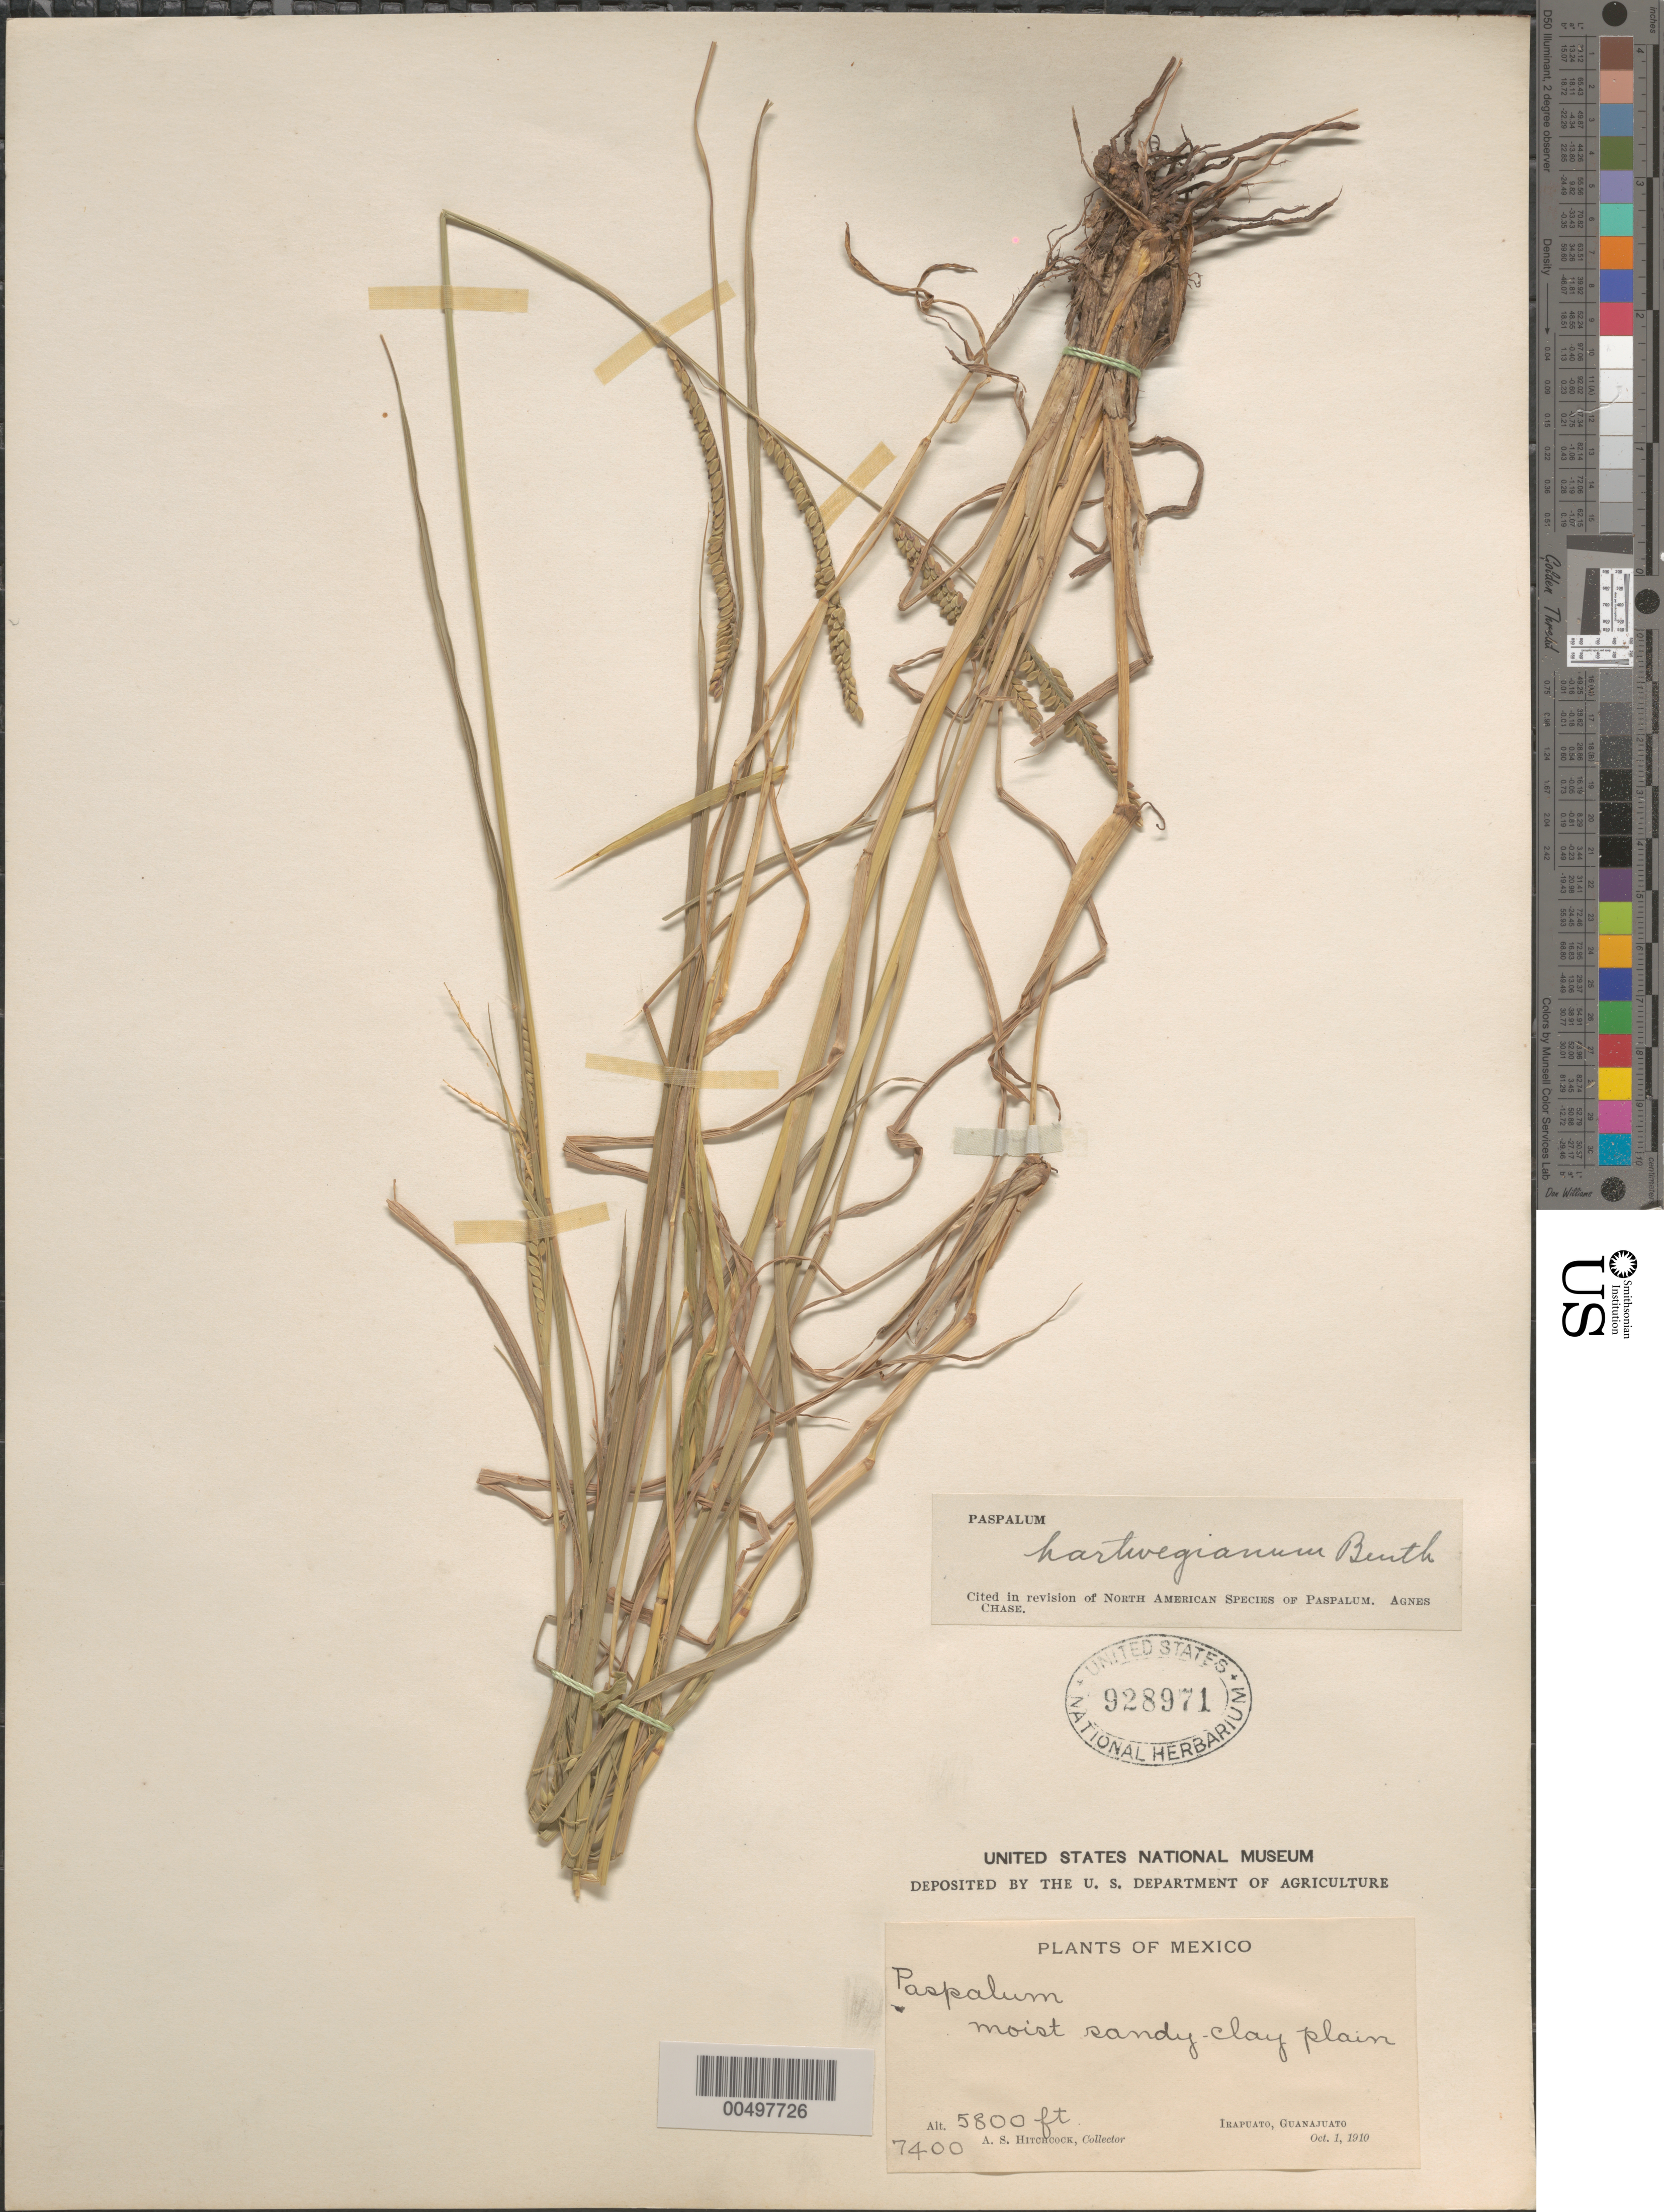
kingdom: Plantae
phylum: Tracheophyta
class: Liliopsida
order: Poales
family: Poaceae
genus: Paspalum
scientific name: Paspalum hartwegianum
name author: E. Fourn.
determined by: Chase, [M.] Agnes, (US)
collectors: A. S. Hitchcock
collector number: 7400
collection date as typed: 1 Oct 1910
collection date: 1910-10-01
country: Mexico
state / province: Guanajuato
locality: Irapuato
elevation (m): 1768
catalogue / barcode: US 928971